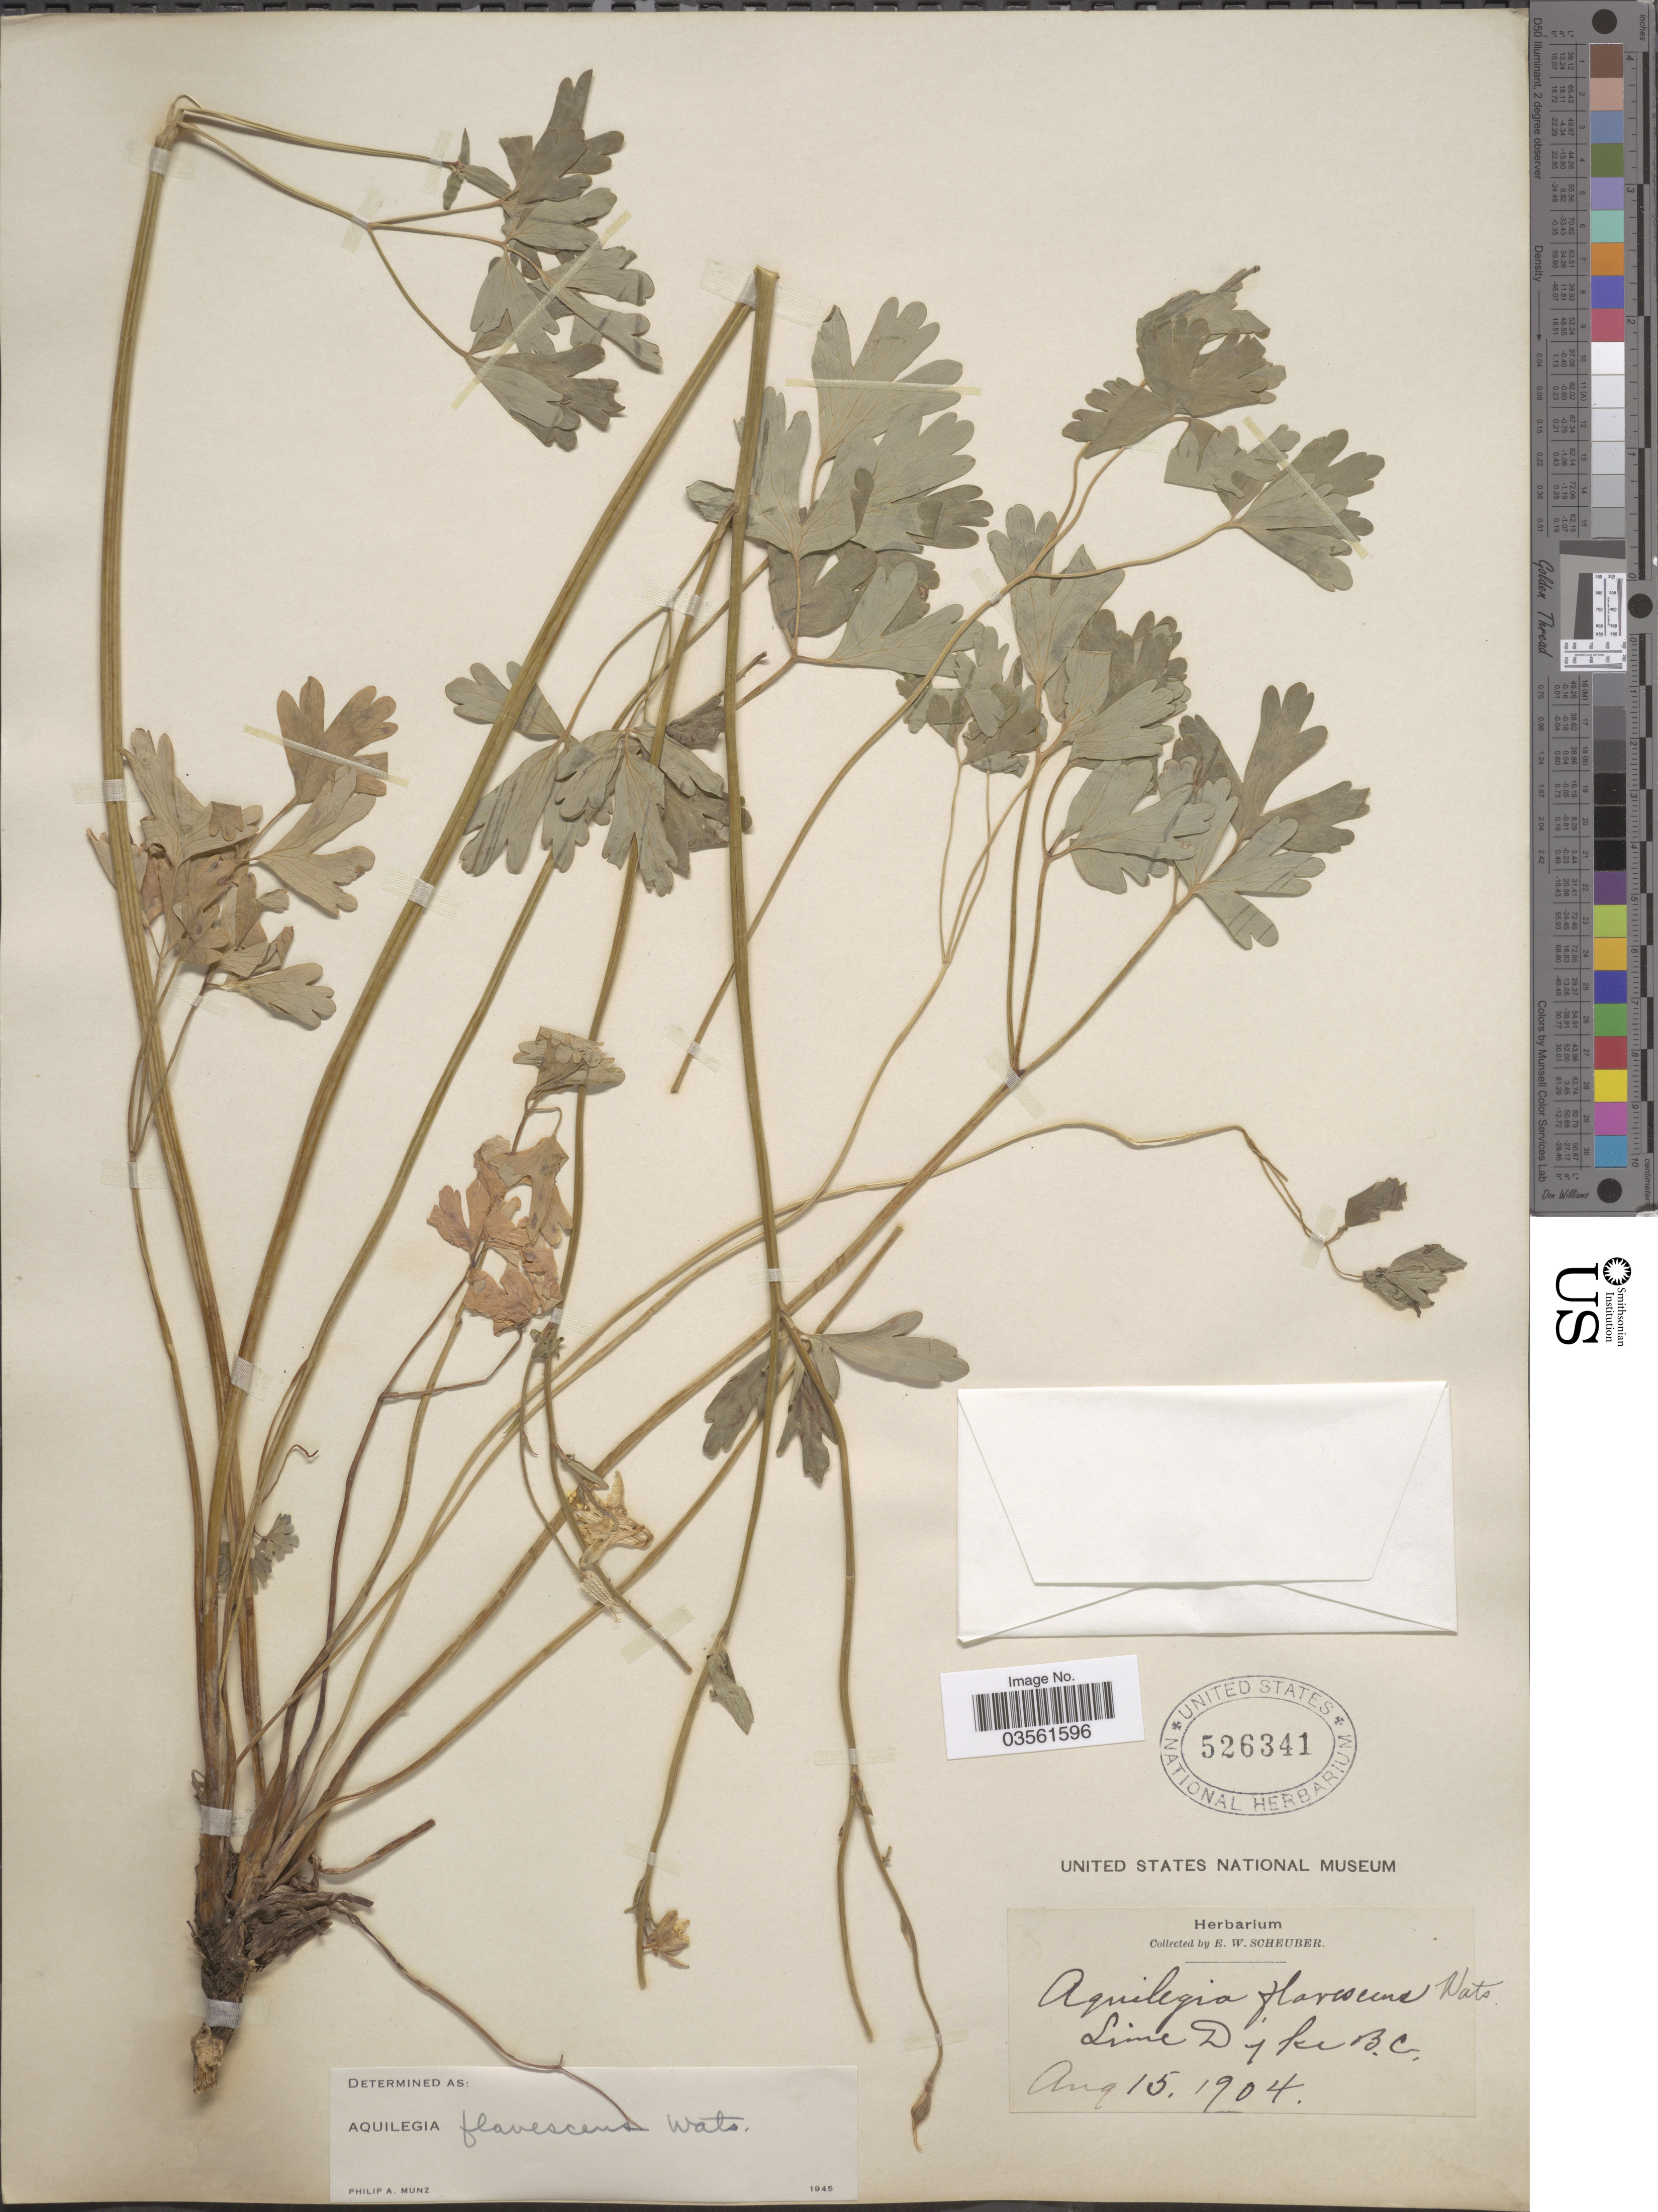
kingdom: Plantae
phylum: Tracheophyta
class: Magnoliopsida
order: Ranunculales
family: Ranunculaceae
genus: Aquilegia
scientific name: Aquilegia flavescens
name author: S. Watson in C. King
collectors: E. Scheuber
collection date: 1904-08-15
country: Canada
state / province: British Columbia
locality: Lime Dike.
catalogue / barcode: US 526341